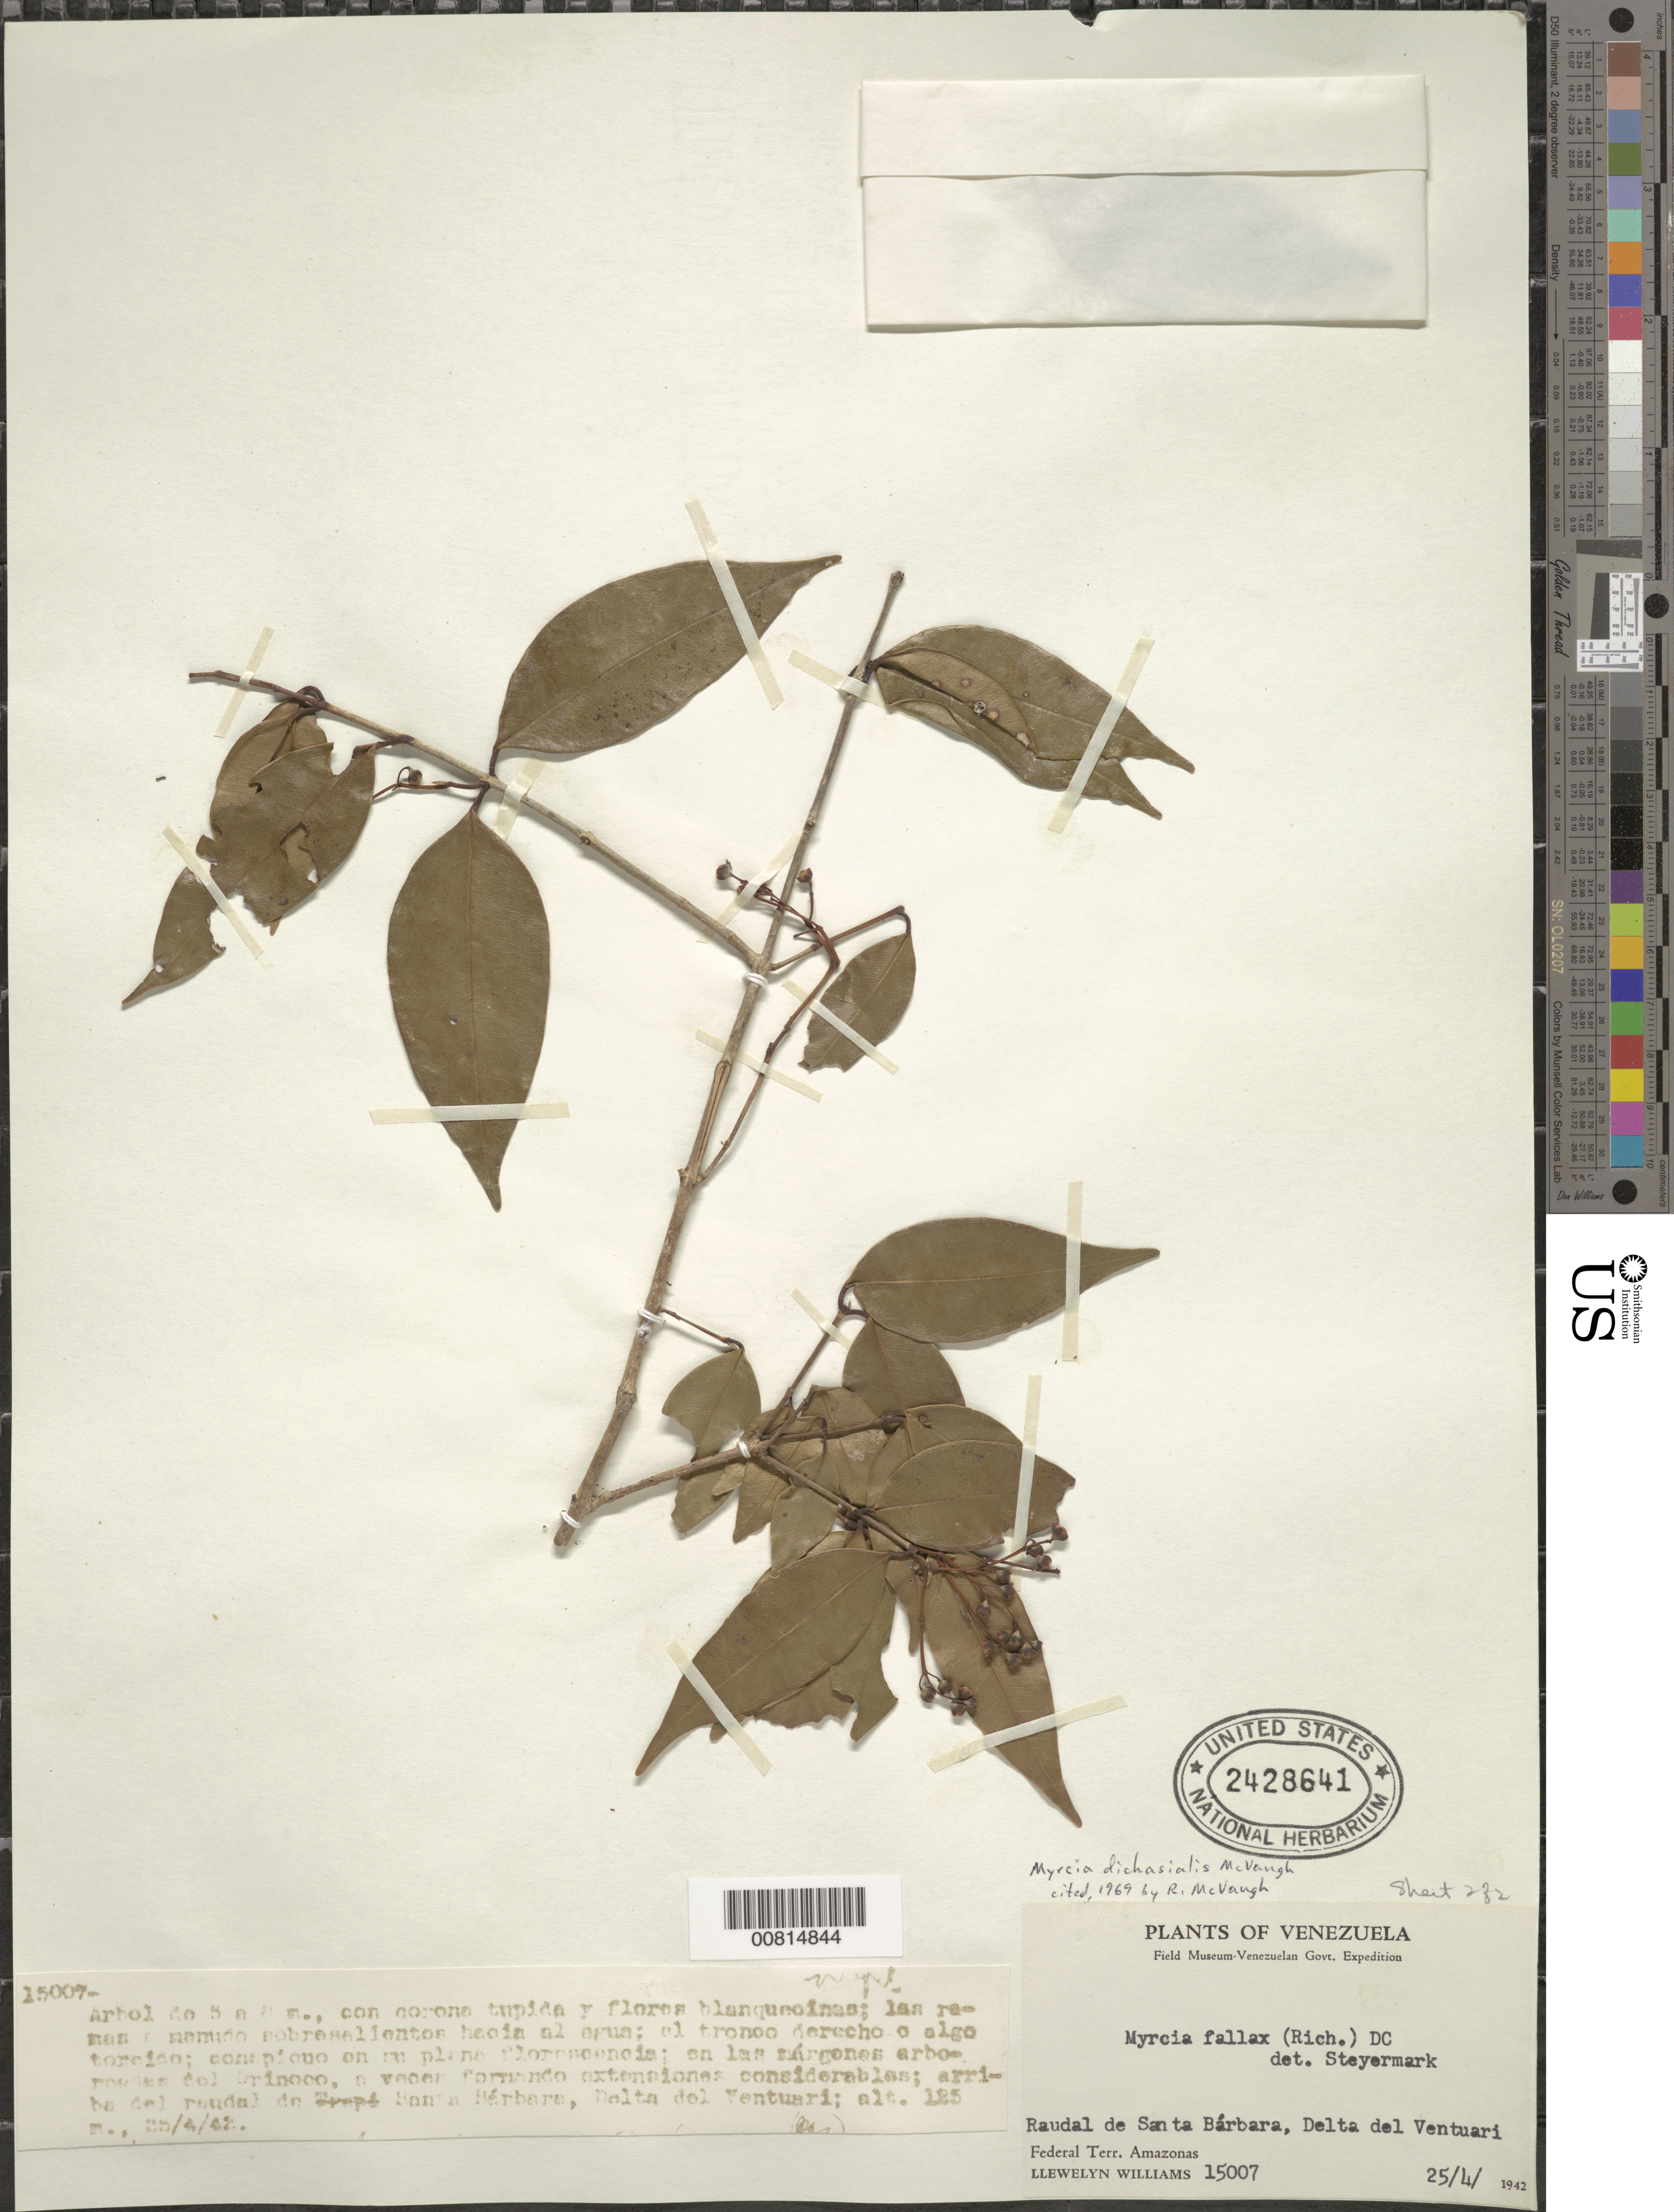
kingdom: Plantae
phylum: Tracheophyta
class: Magnoliopsida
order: Myrtales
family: Myrtaceae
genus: Myrcia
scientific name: Myrcia dichasialis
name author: McVaugh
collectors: Ll. Williams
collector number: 15007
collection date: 1942-04-25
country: Venezuela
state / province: Amazonas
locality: Raudal de Santa Bárbara, Delta del Ventuari. Federal Terr. Amazonas.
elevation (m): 125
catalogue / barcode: US 2428641